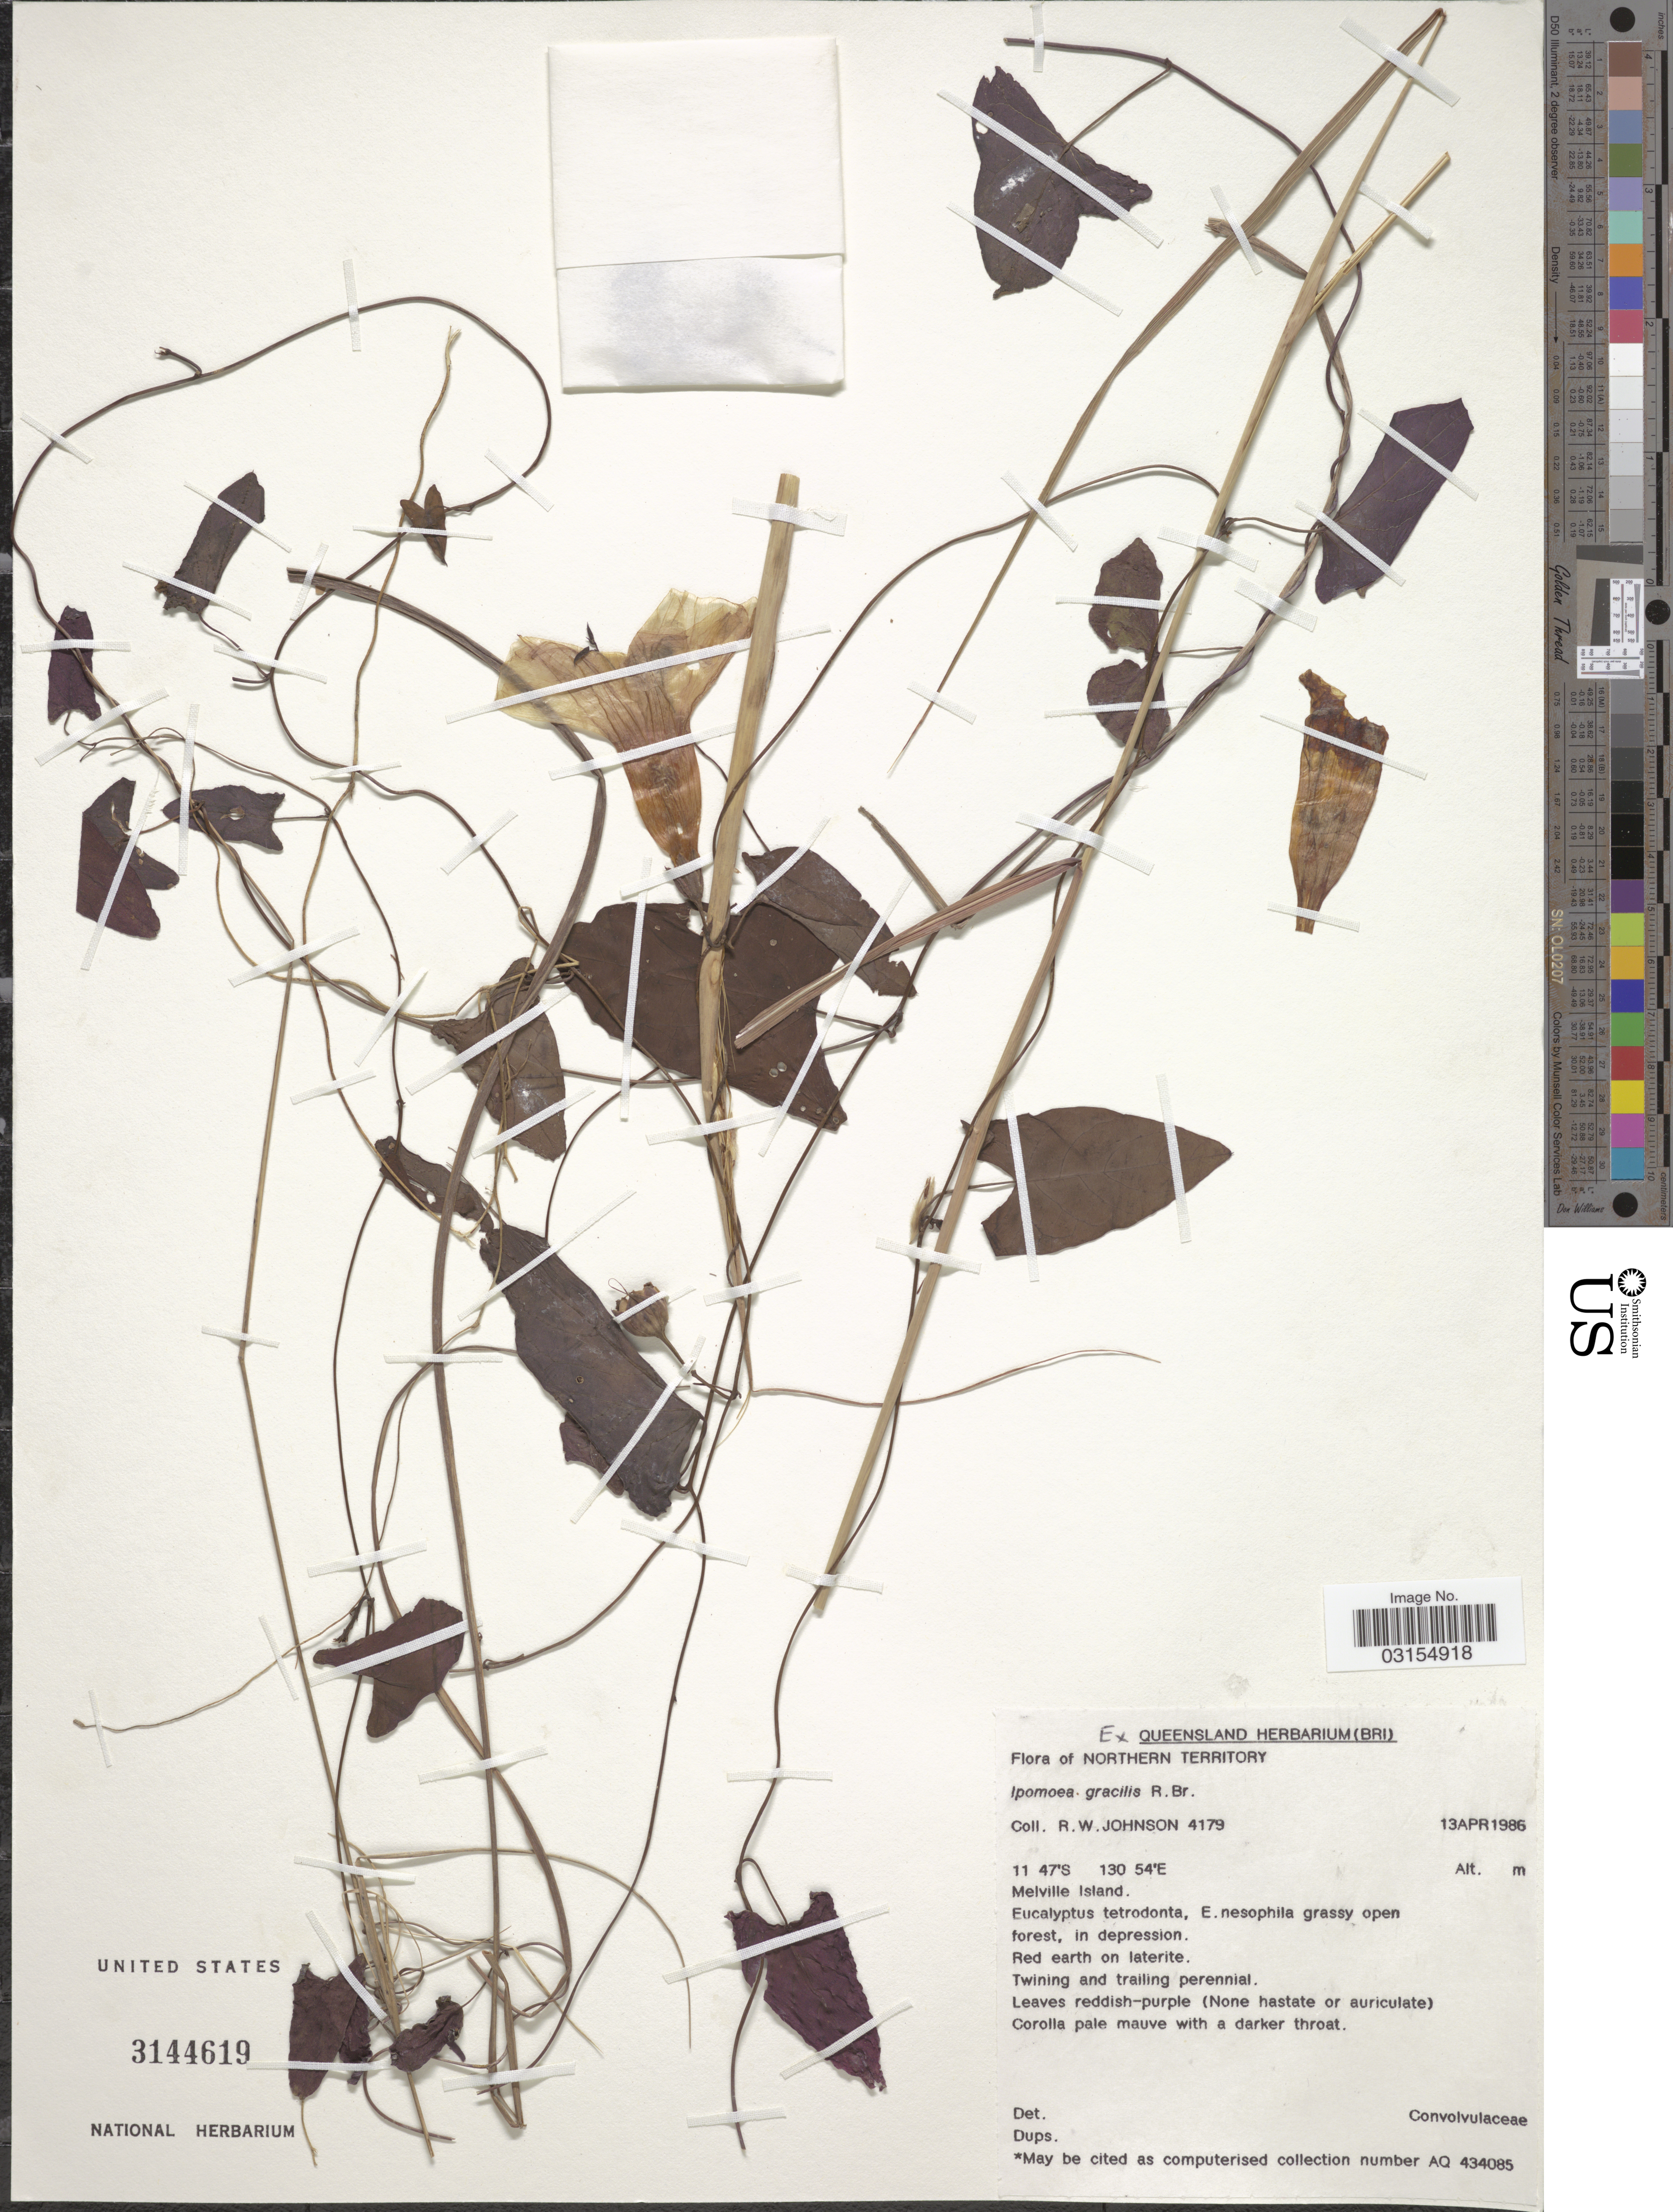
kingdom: Plantae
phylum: Tracheophyta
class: Magnoliopsida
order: Solanales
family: Convolvulaceae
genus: Ipomoea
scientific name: Ipomoea gracilis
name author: R. Br.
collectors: R. W. Johnson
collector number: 4179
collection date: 1986-04-13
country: Australia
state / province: Northern Territory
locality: Melville Island.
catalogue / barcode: US 3144619